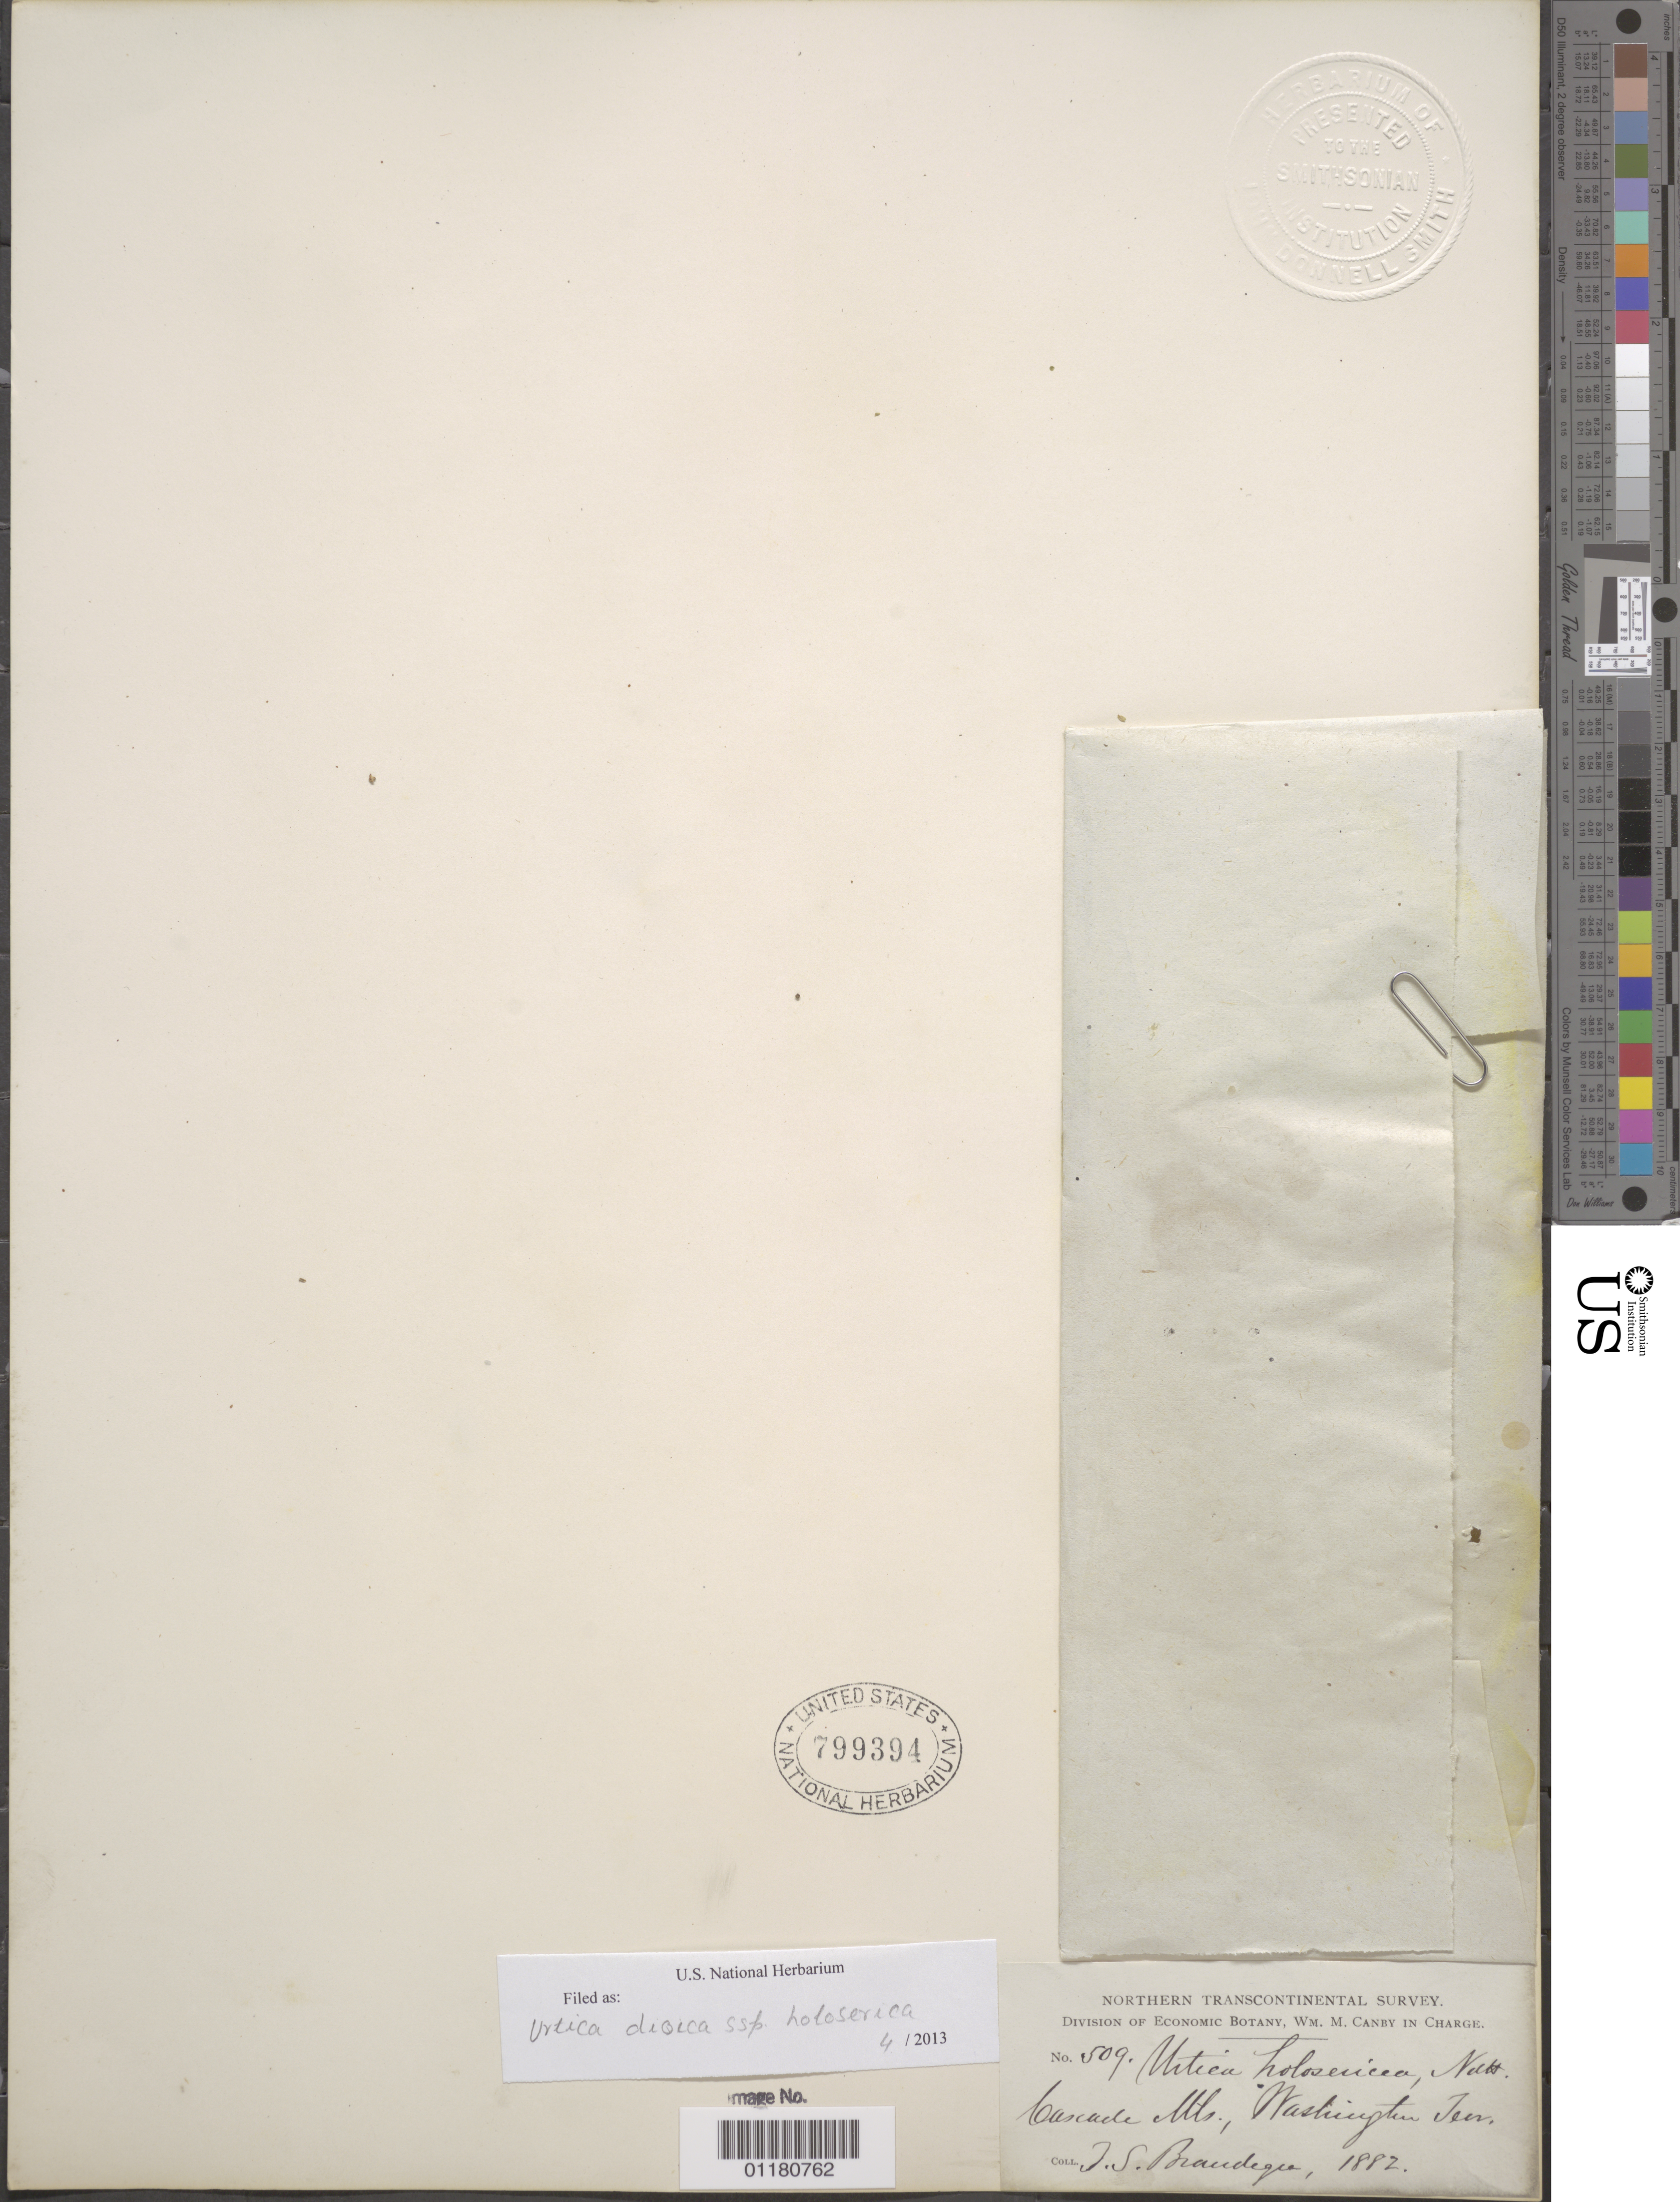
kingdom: Plantae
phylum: Tracheophyta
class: Magnoliopsida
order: Rosales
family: Urticaceae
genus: Urtica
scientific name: Urtica dioica subsp. holosericea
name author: (Nutt.) Thorne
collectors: -- Brandegee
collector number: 509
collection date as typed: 1882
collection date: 1882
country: United States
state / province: Washington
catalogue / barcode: US 799394